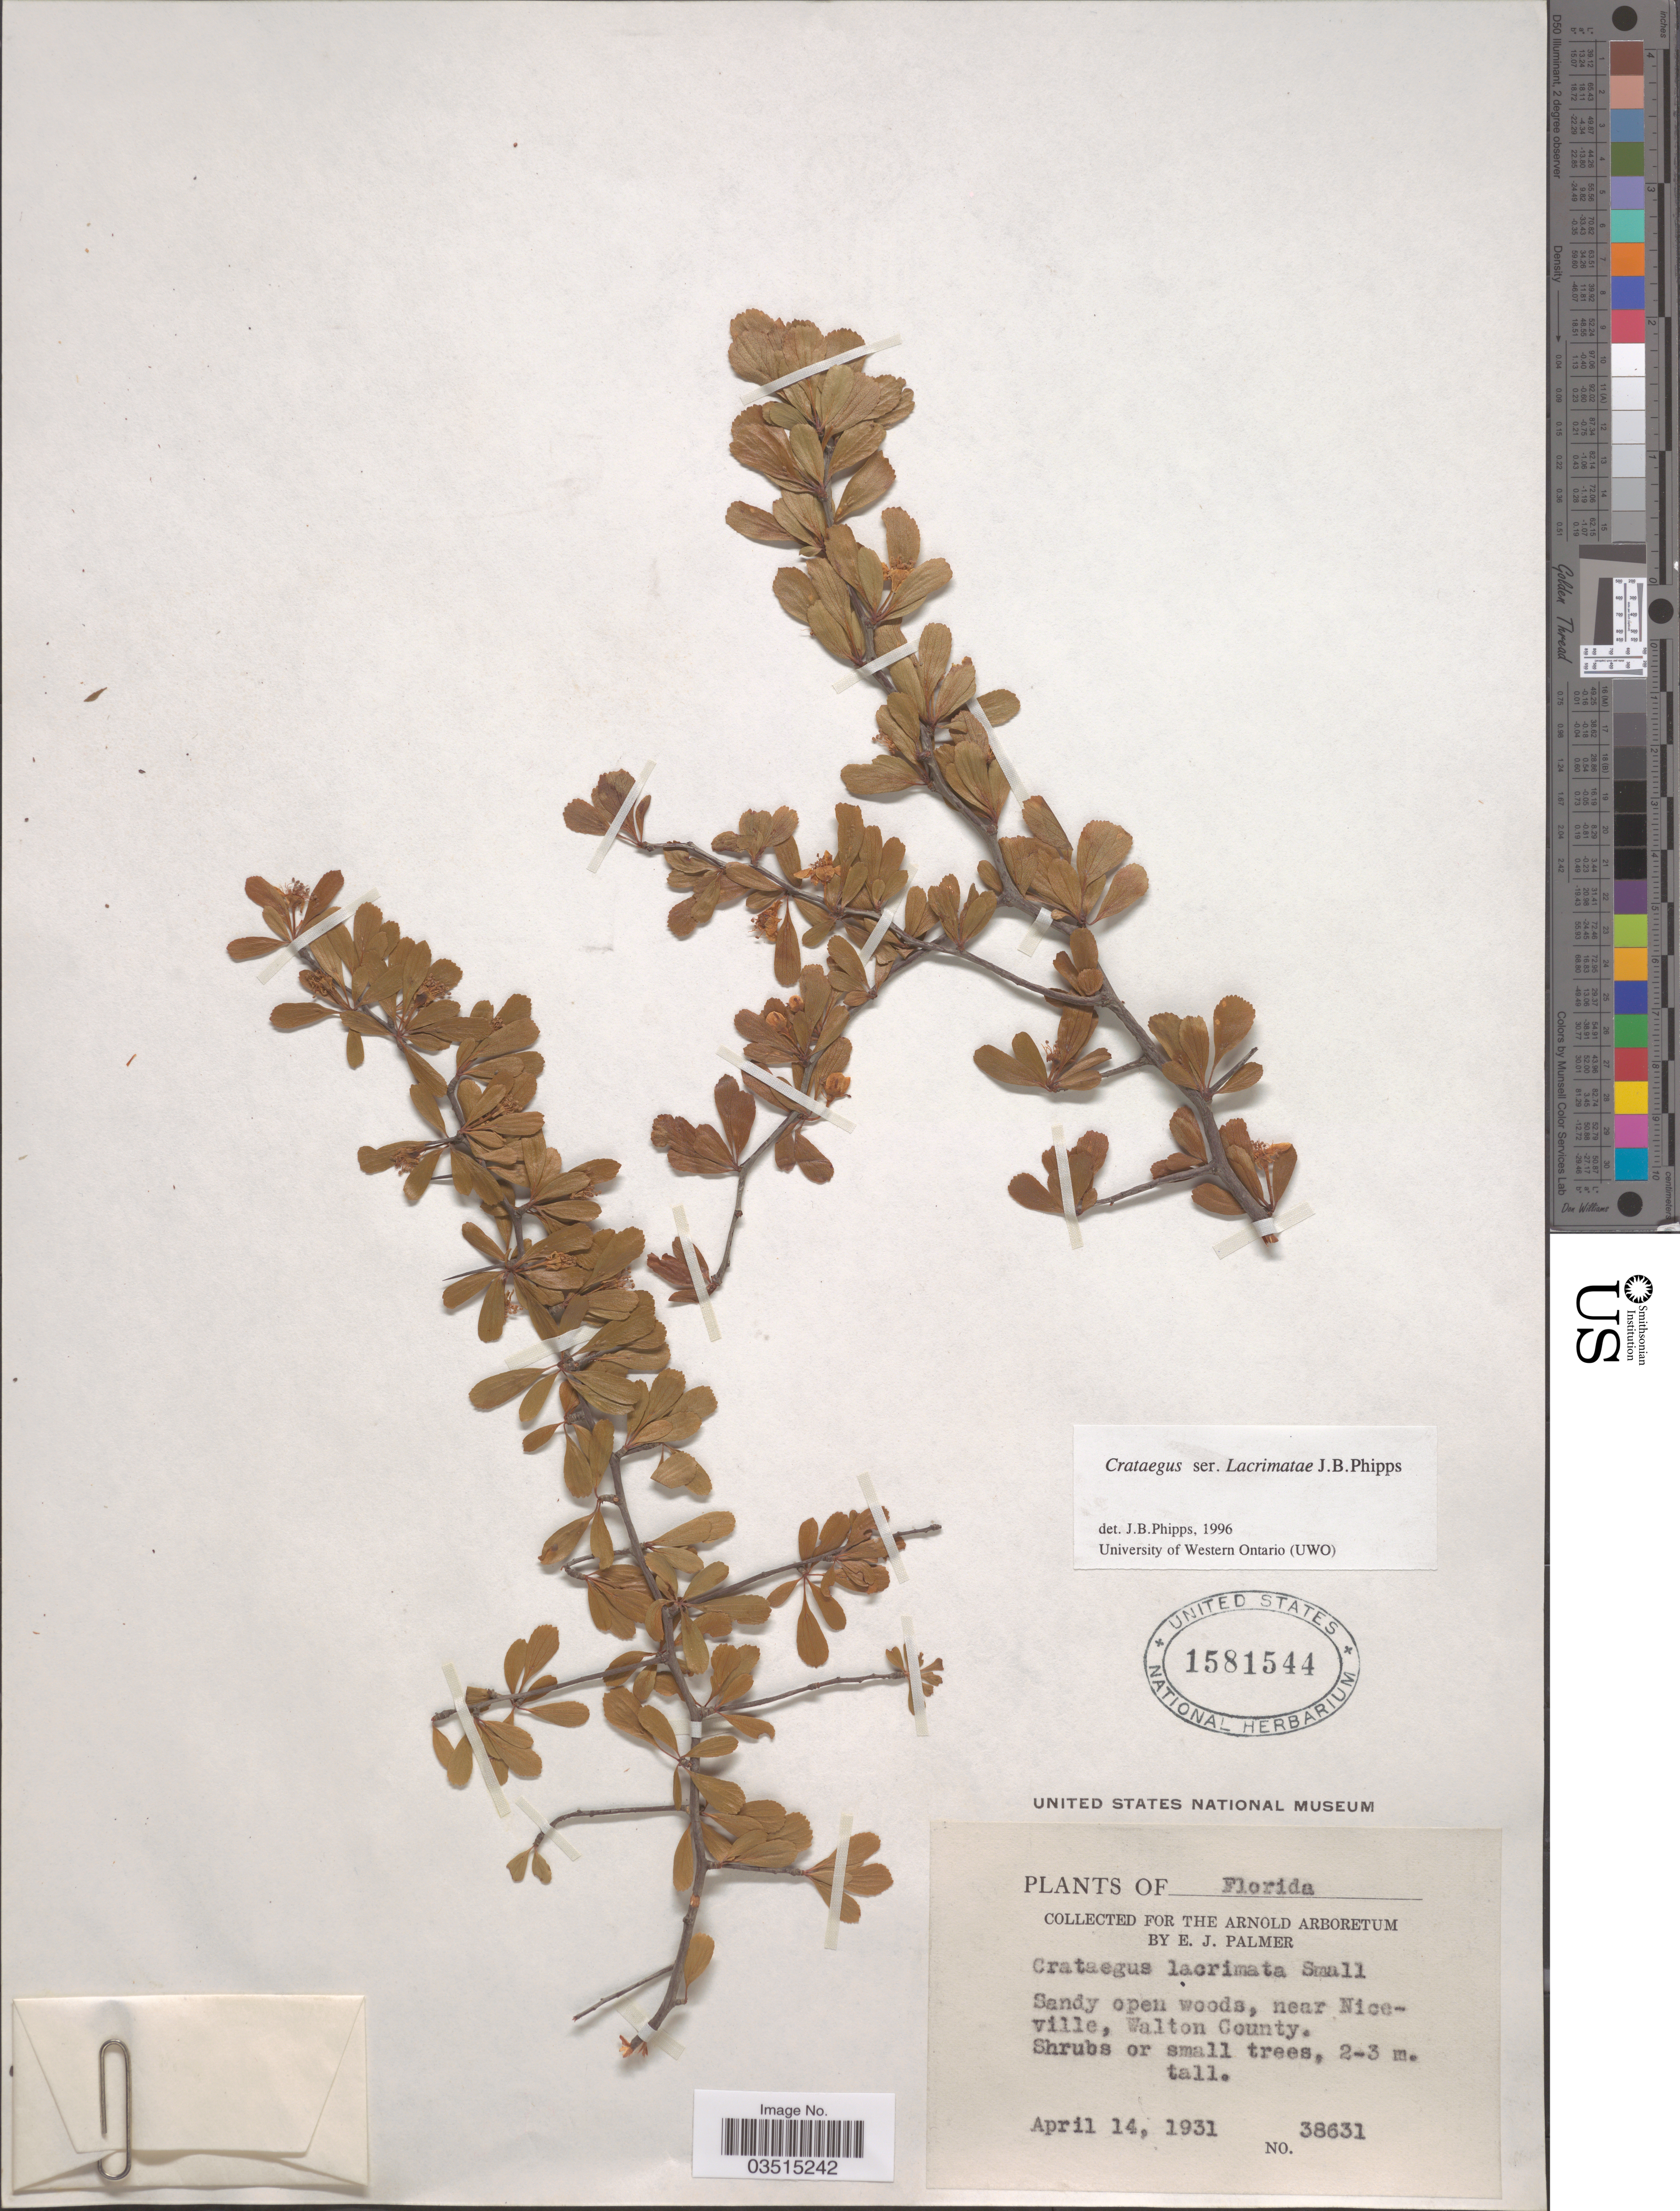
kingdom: Plantae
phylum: Tracheophyta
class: Magnoliopsida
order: Rosales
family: Rosaceae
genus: Crataegus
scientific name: Crataegus lacrimata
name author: Small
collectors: E. J. Palmer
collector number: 38631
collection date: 1931-04-14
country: United States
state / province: Florida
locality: Near Niceville, Walton County.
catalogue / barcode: US 1581544